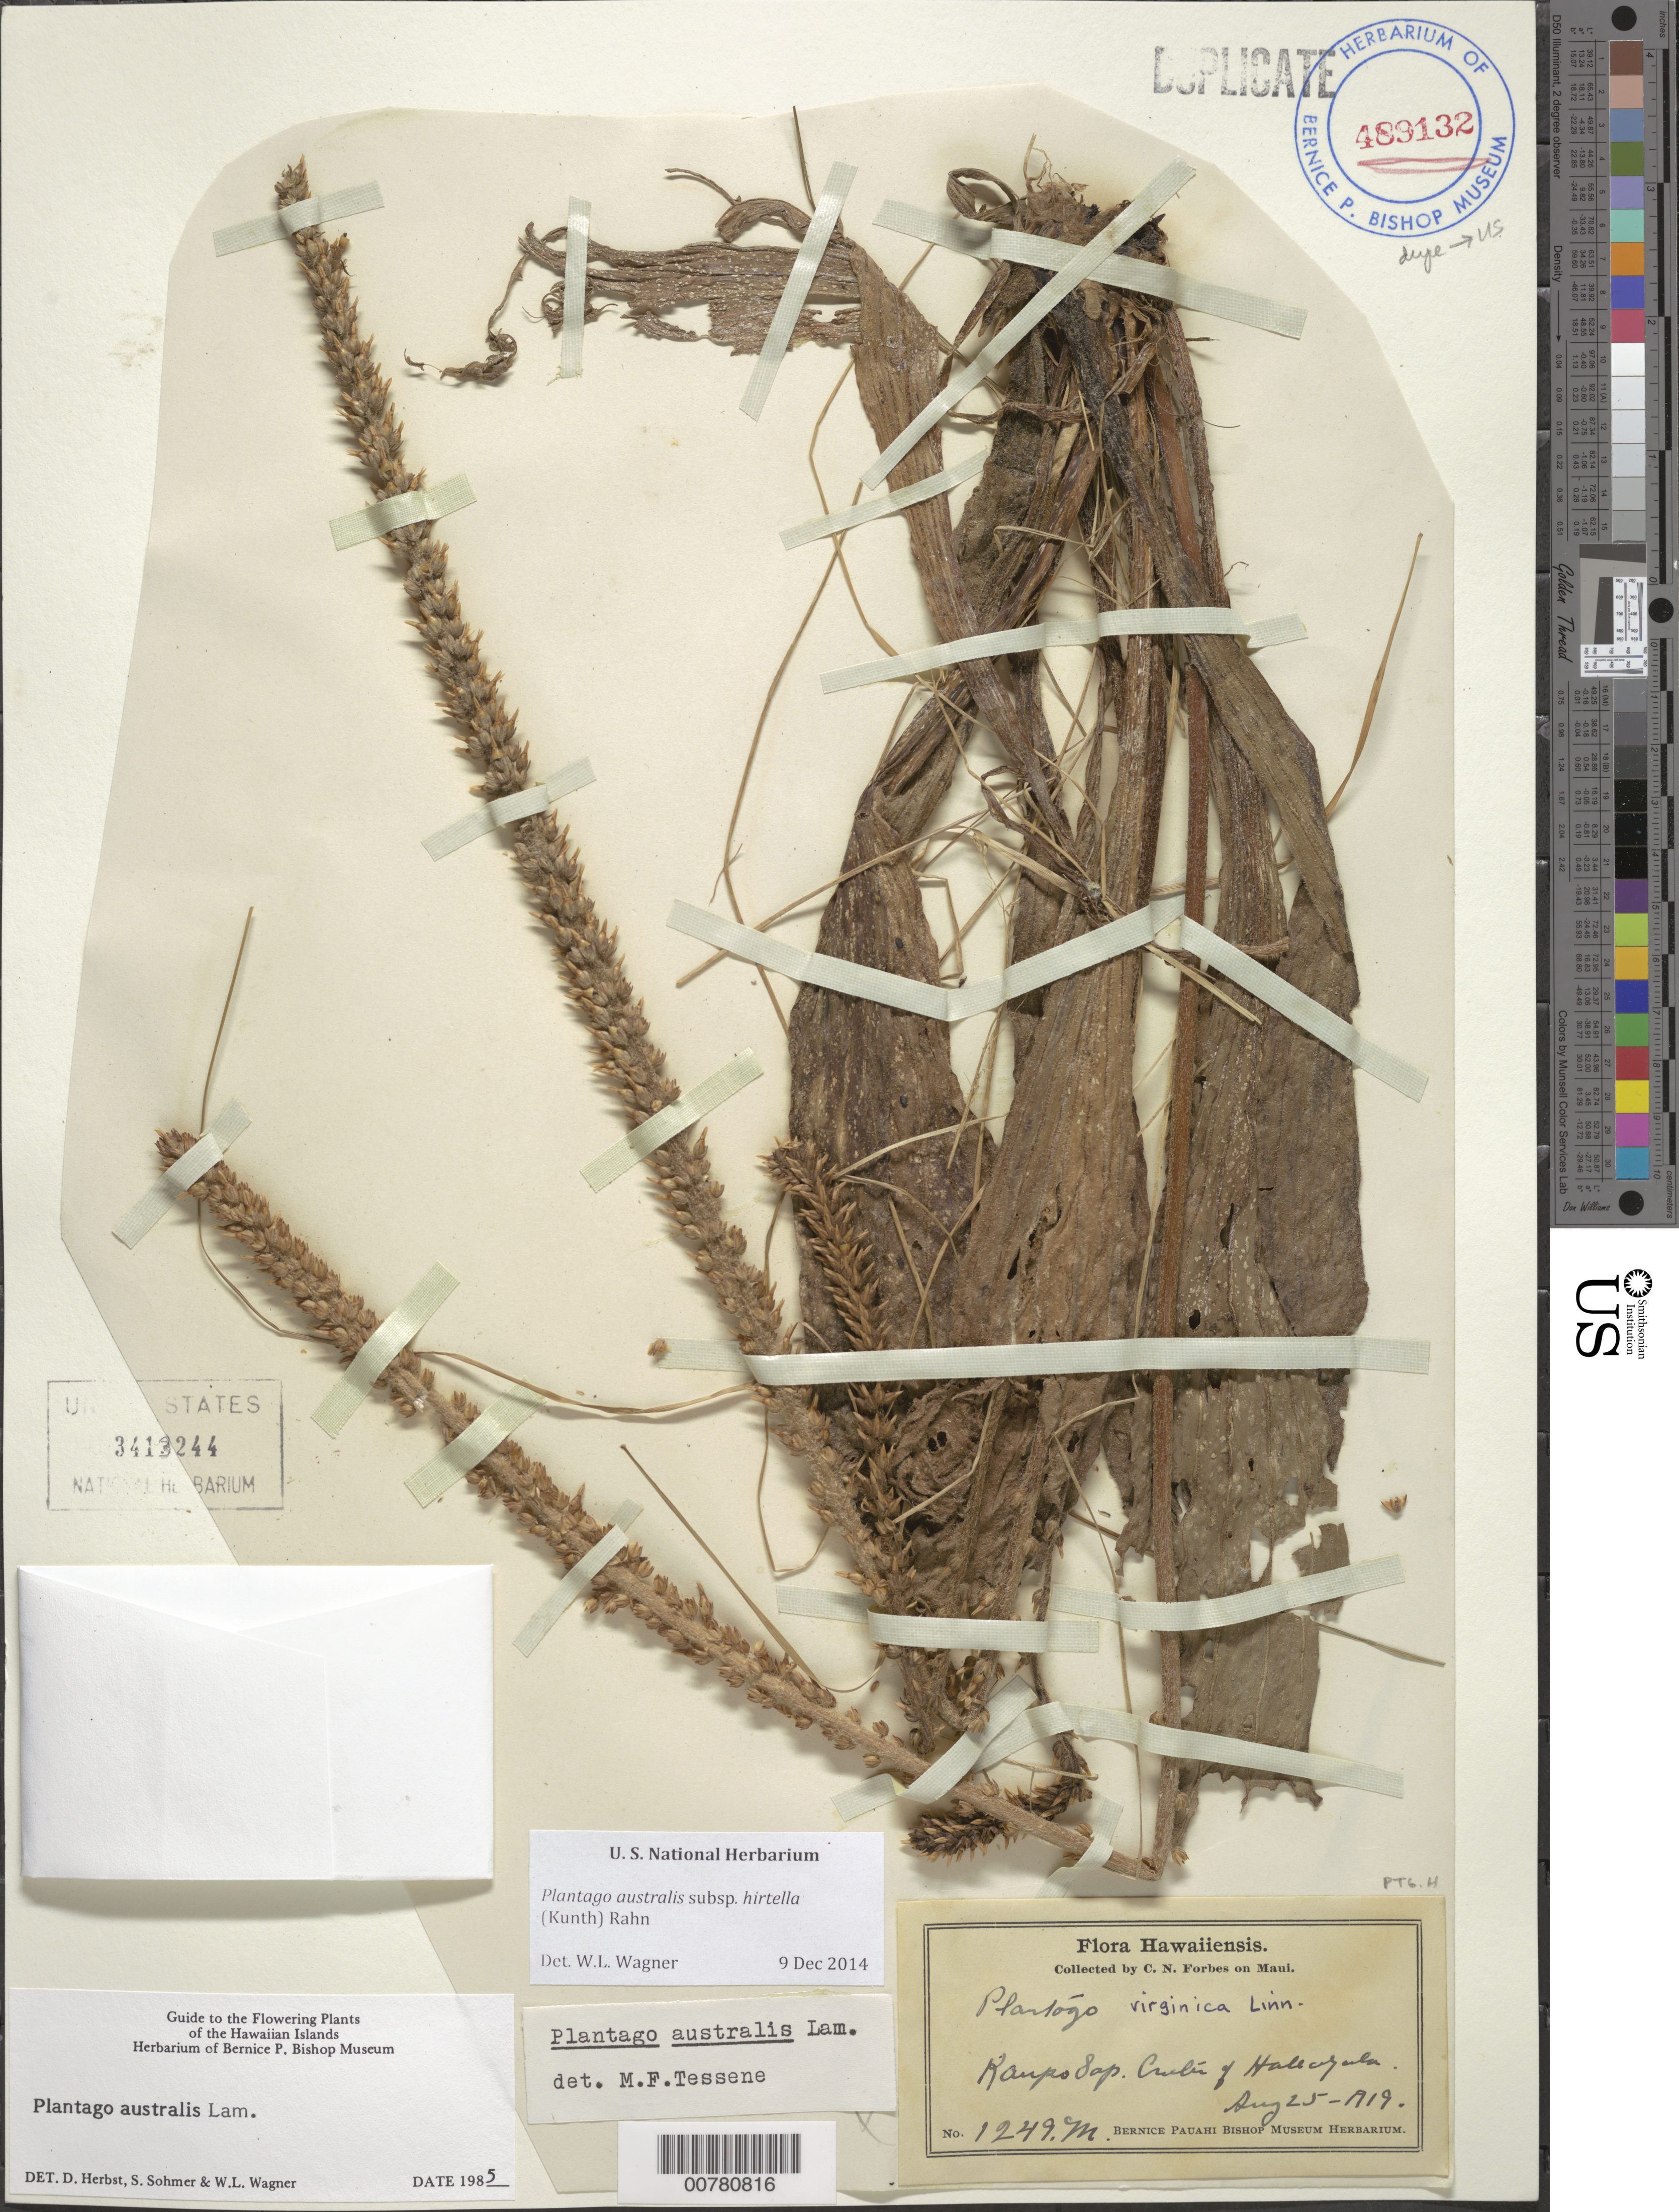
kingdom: Plantae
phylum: Tracheophyta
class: Magnoliopsida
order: Lamiales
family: Plantaginaceae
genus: Plantago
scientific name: Plantago australis subsp. hirtella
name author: (Kunth) Rahn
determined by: Wagner, W. L., (BOT), Smithsonian Institution - National Museum of Natural History (UNITED STATES)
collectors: C. N. Forbes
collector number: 1249.M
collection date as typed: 25 Aug 1919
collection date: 1919-08-25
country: United States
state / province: Hawaii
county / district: Maui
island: Maui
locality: Kaupo Gap. Crater of Haleakala.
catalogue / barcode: US 3413244